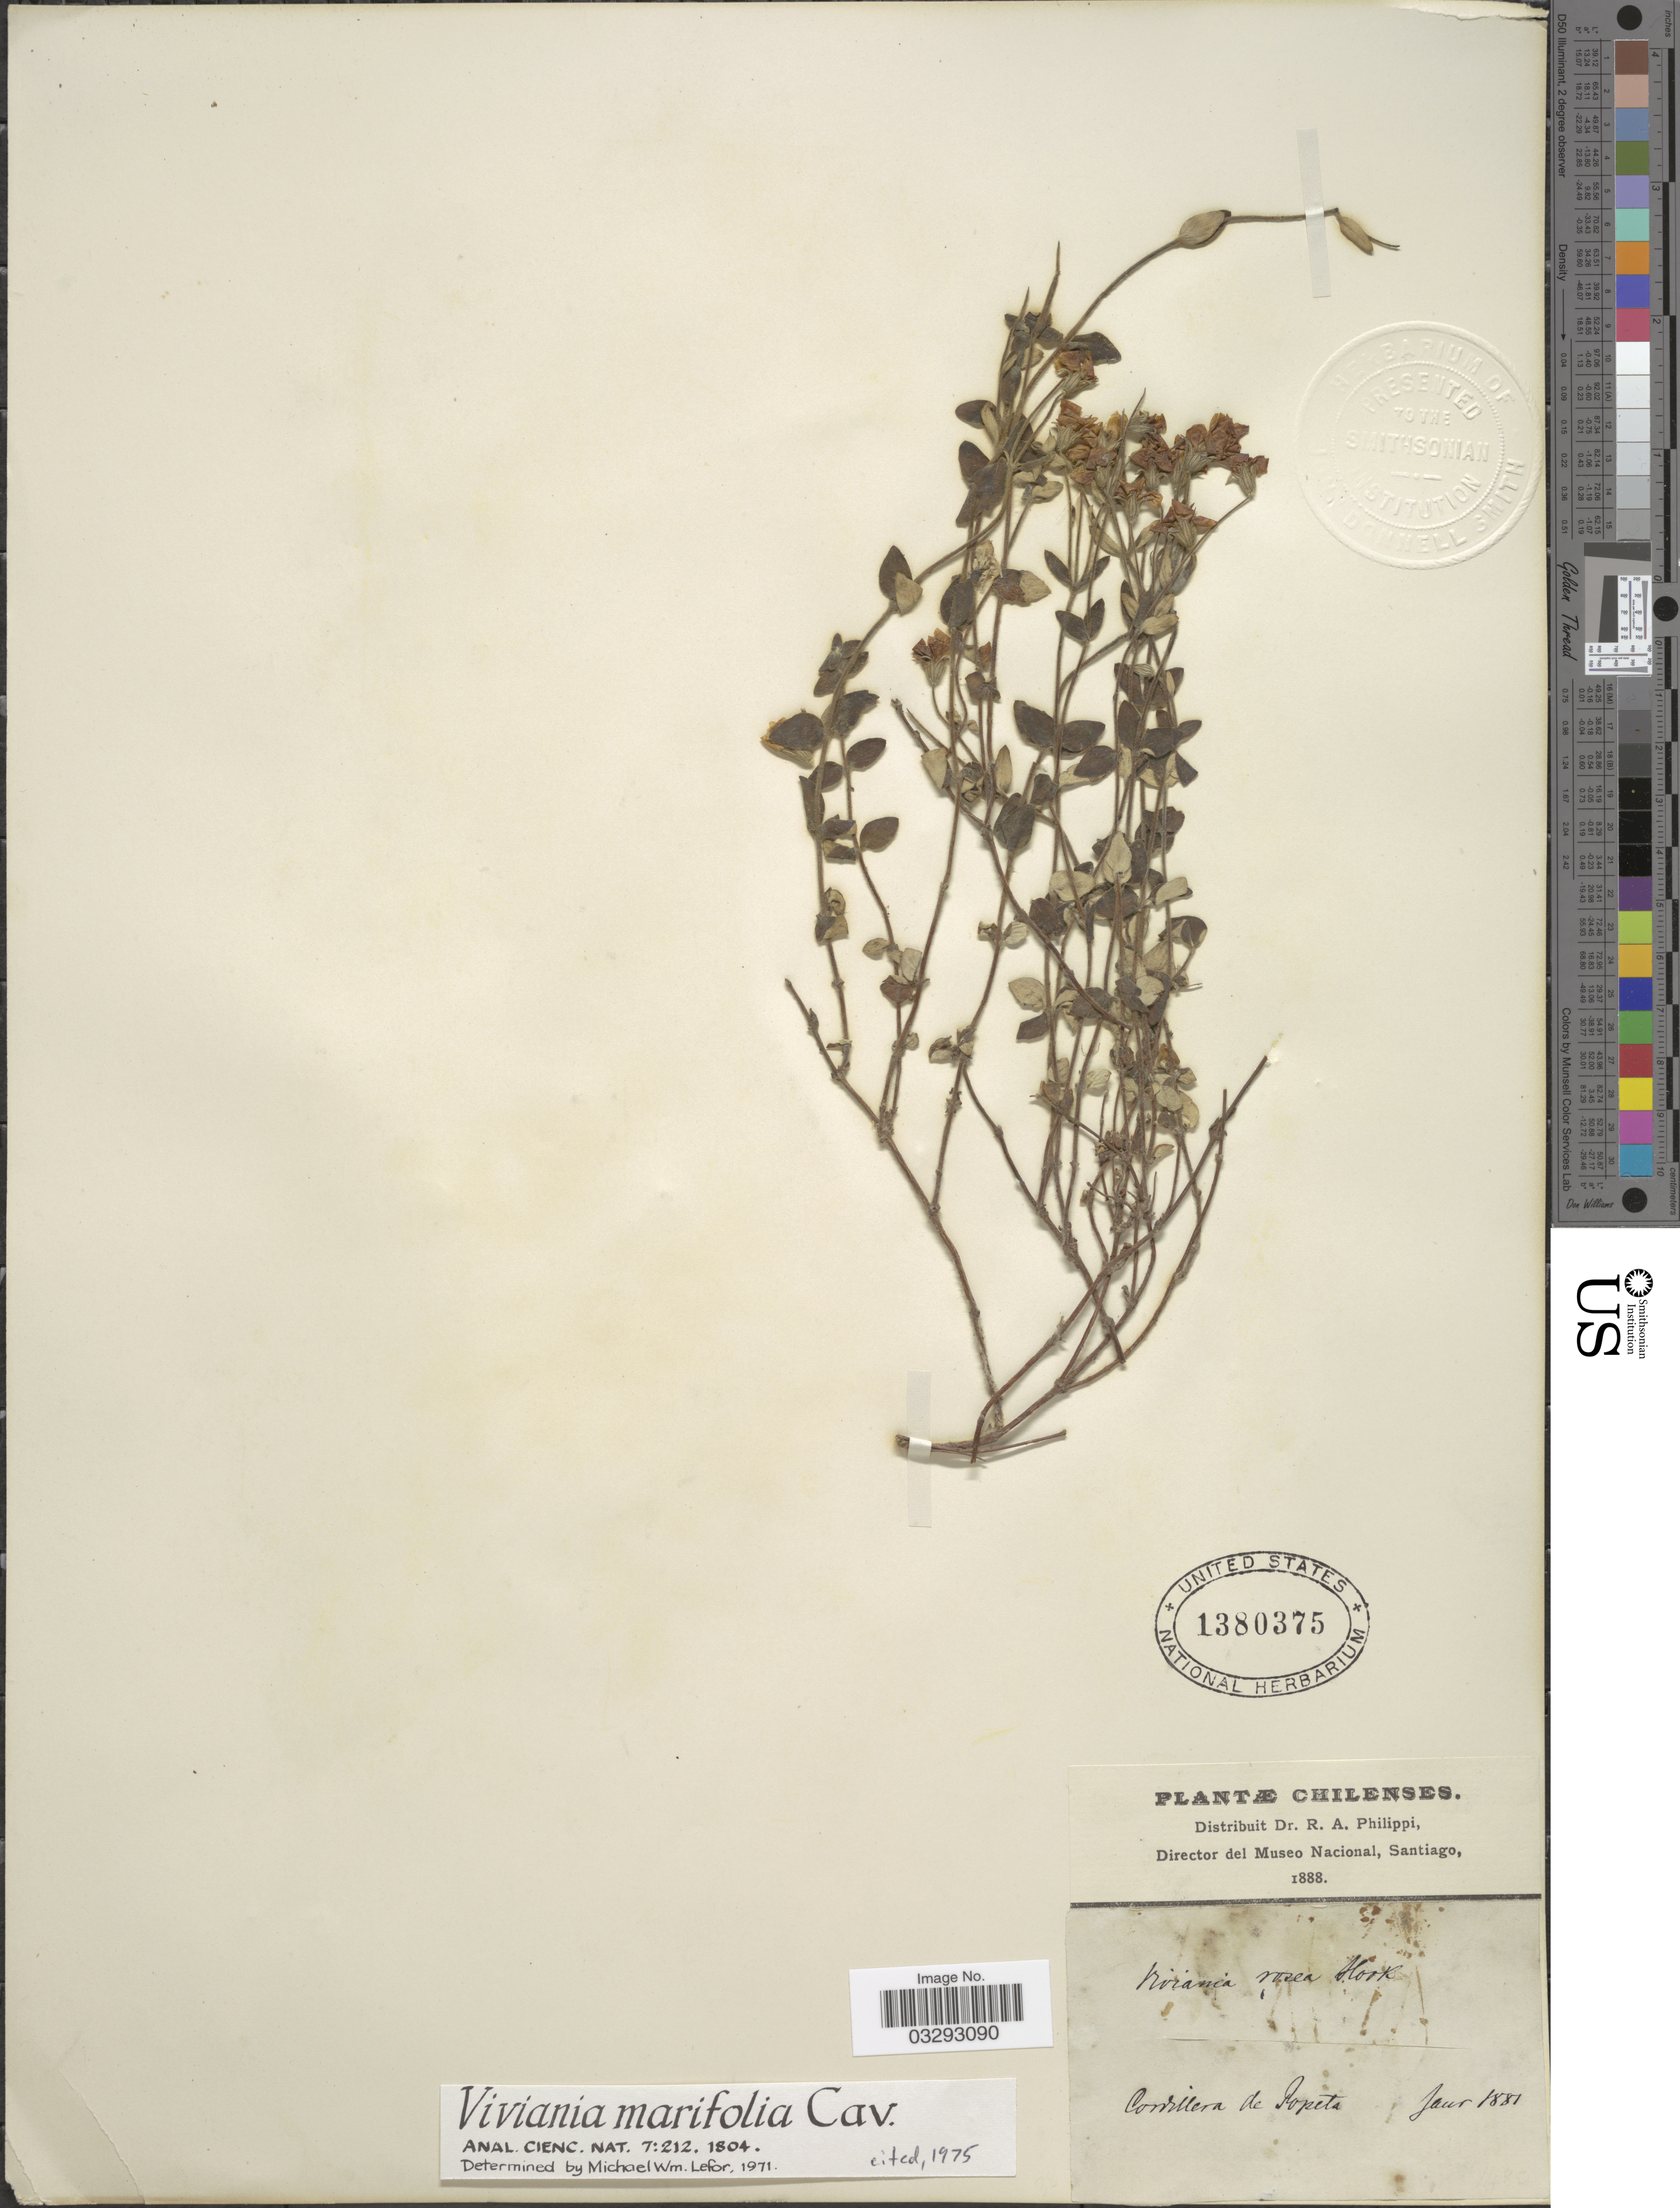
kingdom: Plantae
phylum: Tracheophyta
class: Magnoliopsida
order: Geraniales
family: Vivianiaceae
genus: Viviania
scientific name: Viviania marifolia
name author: Cav.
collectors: ex. herb. R.A. Philippi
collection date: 1881-01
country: Chile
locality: Cordillera de Popeta.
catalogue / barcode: US 1380375